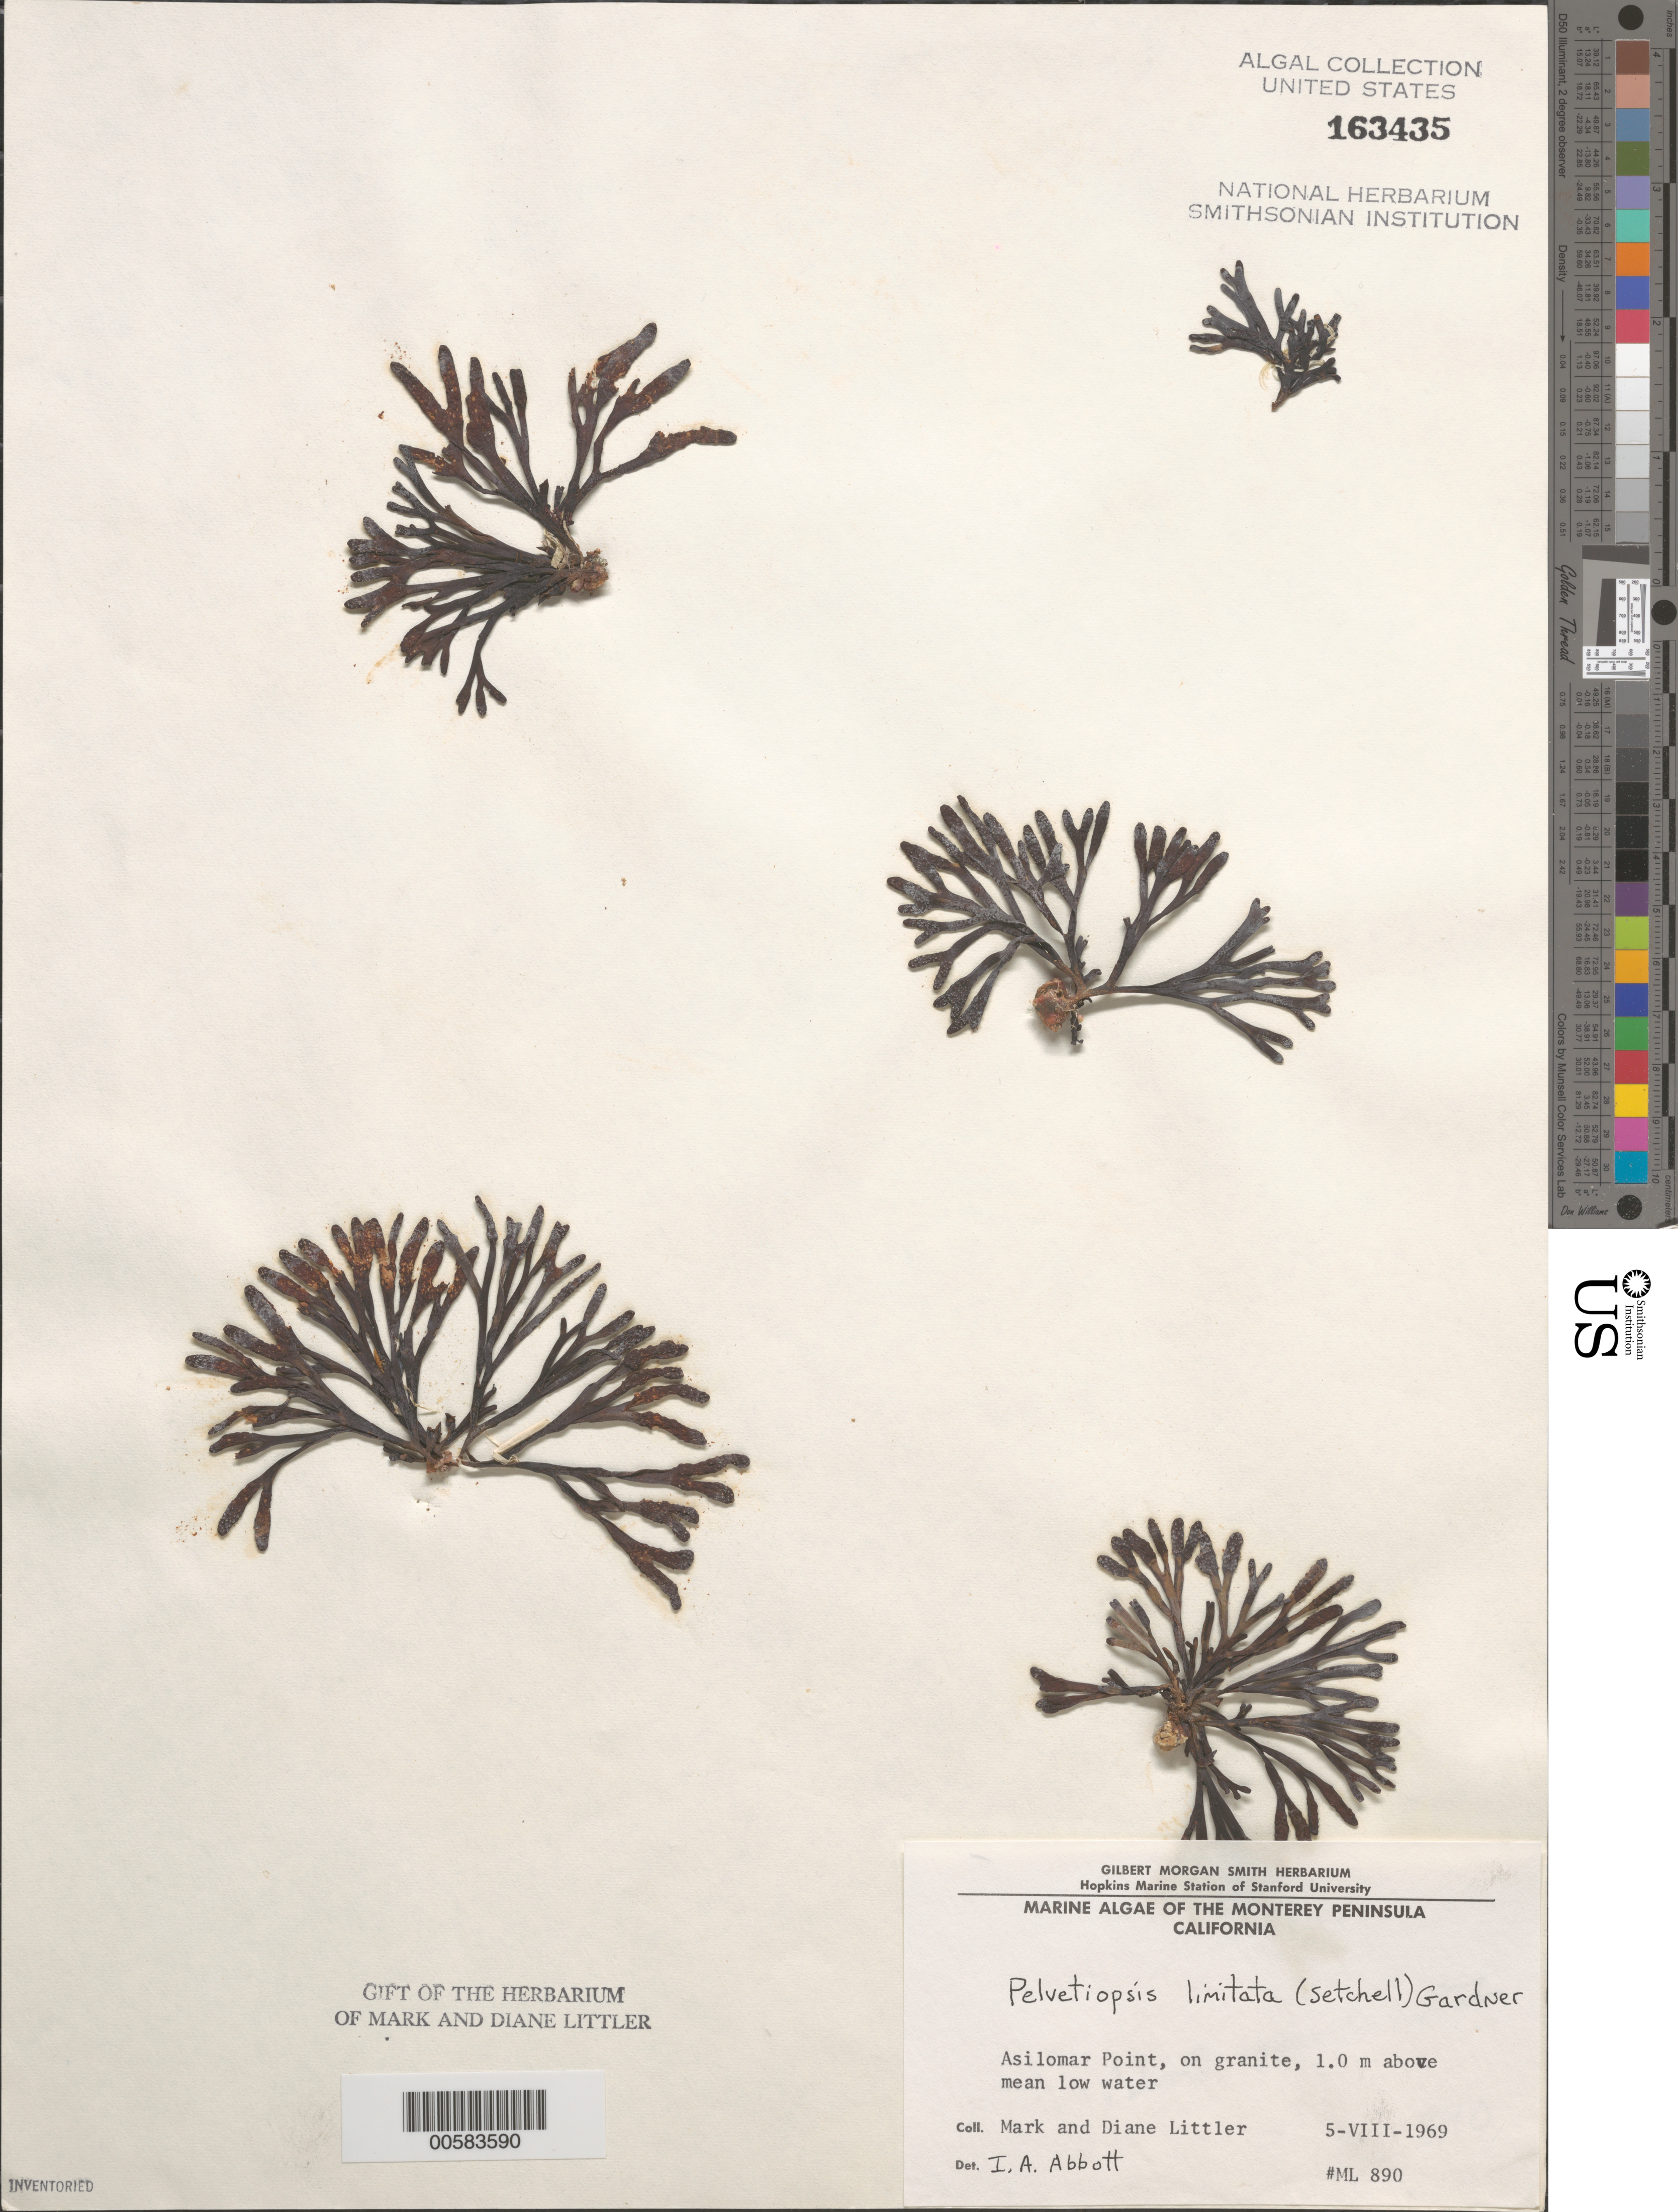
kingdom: Chromista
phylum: Ochrophyta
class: Phaeophyceae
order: Fucales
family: Fucaceae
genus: Pelvetiopsis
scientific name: Pelvetiopsis limitata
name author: N.L. Gardner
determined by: Abbott, Isabella A.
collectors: M. M. Littler & D. S. Littler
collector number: ML 890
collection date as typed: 05 Aug 1969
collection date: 1969-08-05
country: United States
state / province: California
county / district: Monterey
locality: Asilomar Point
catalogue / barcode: US 163435